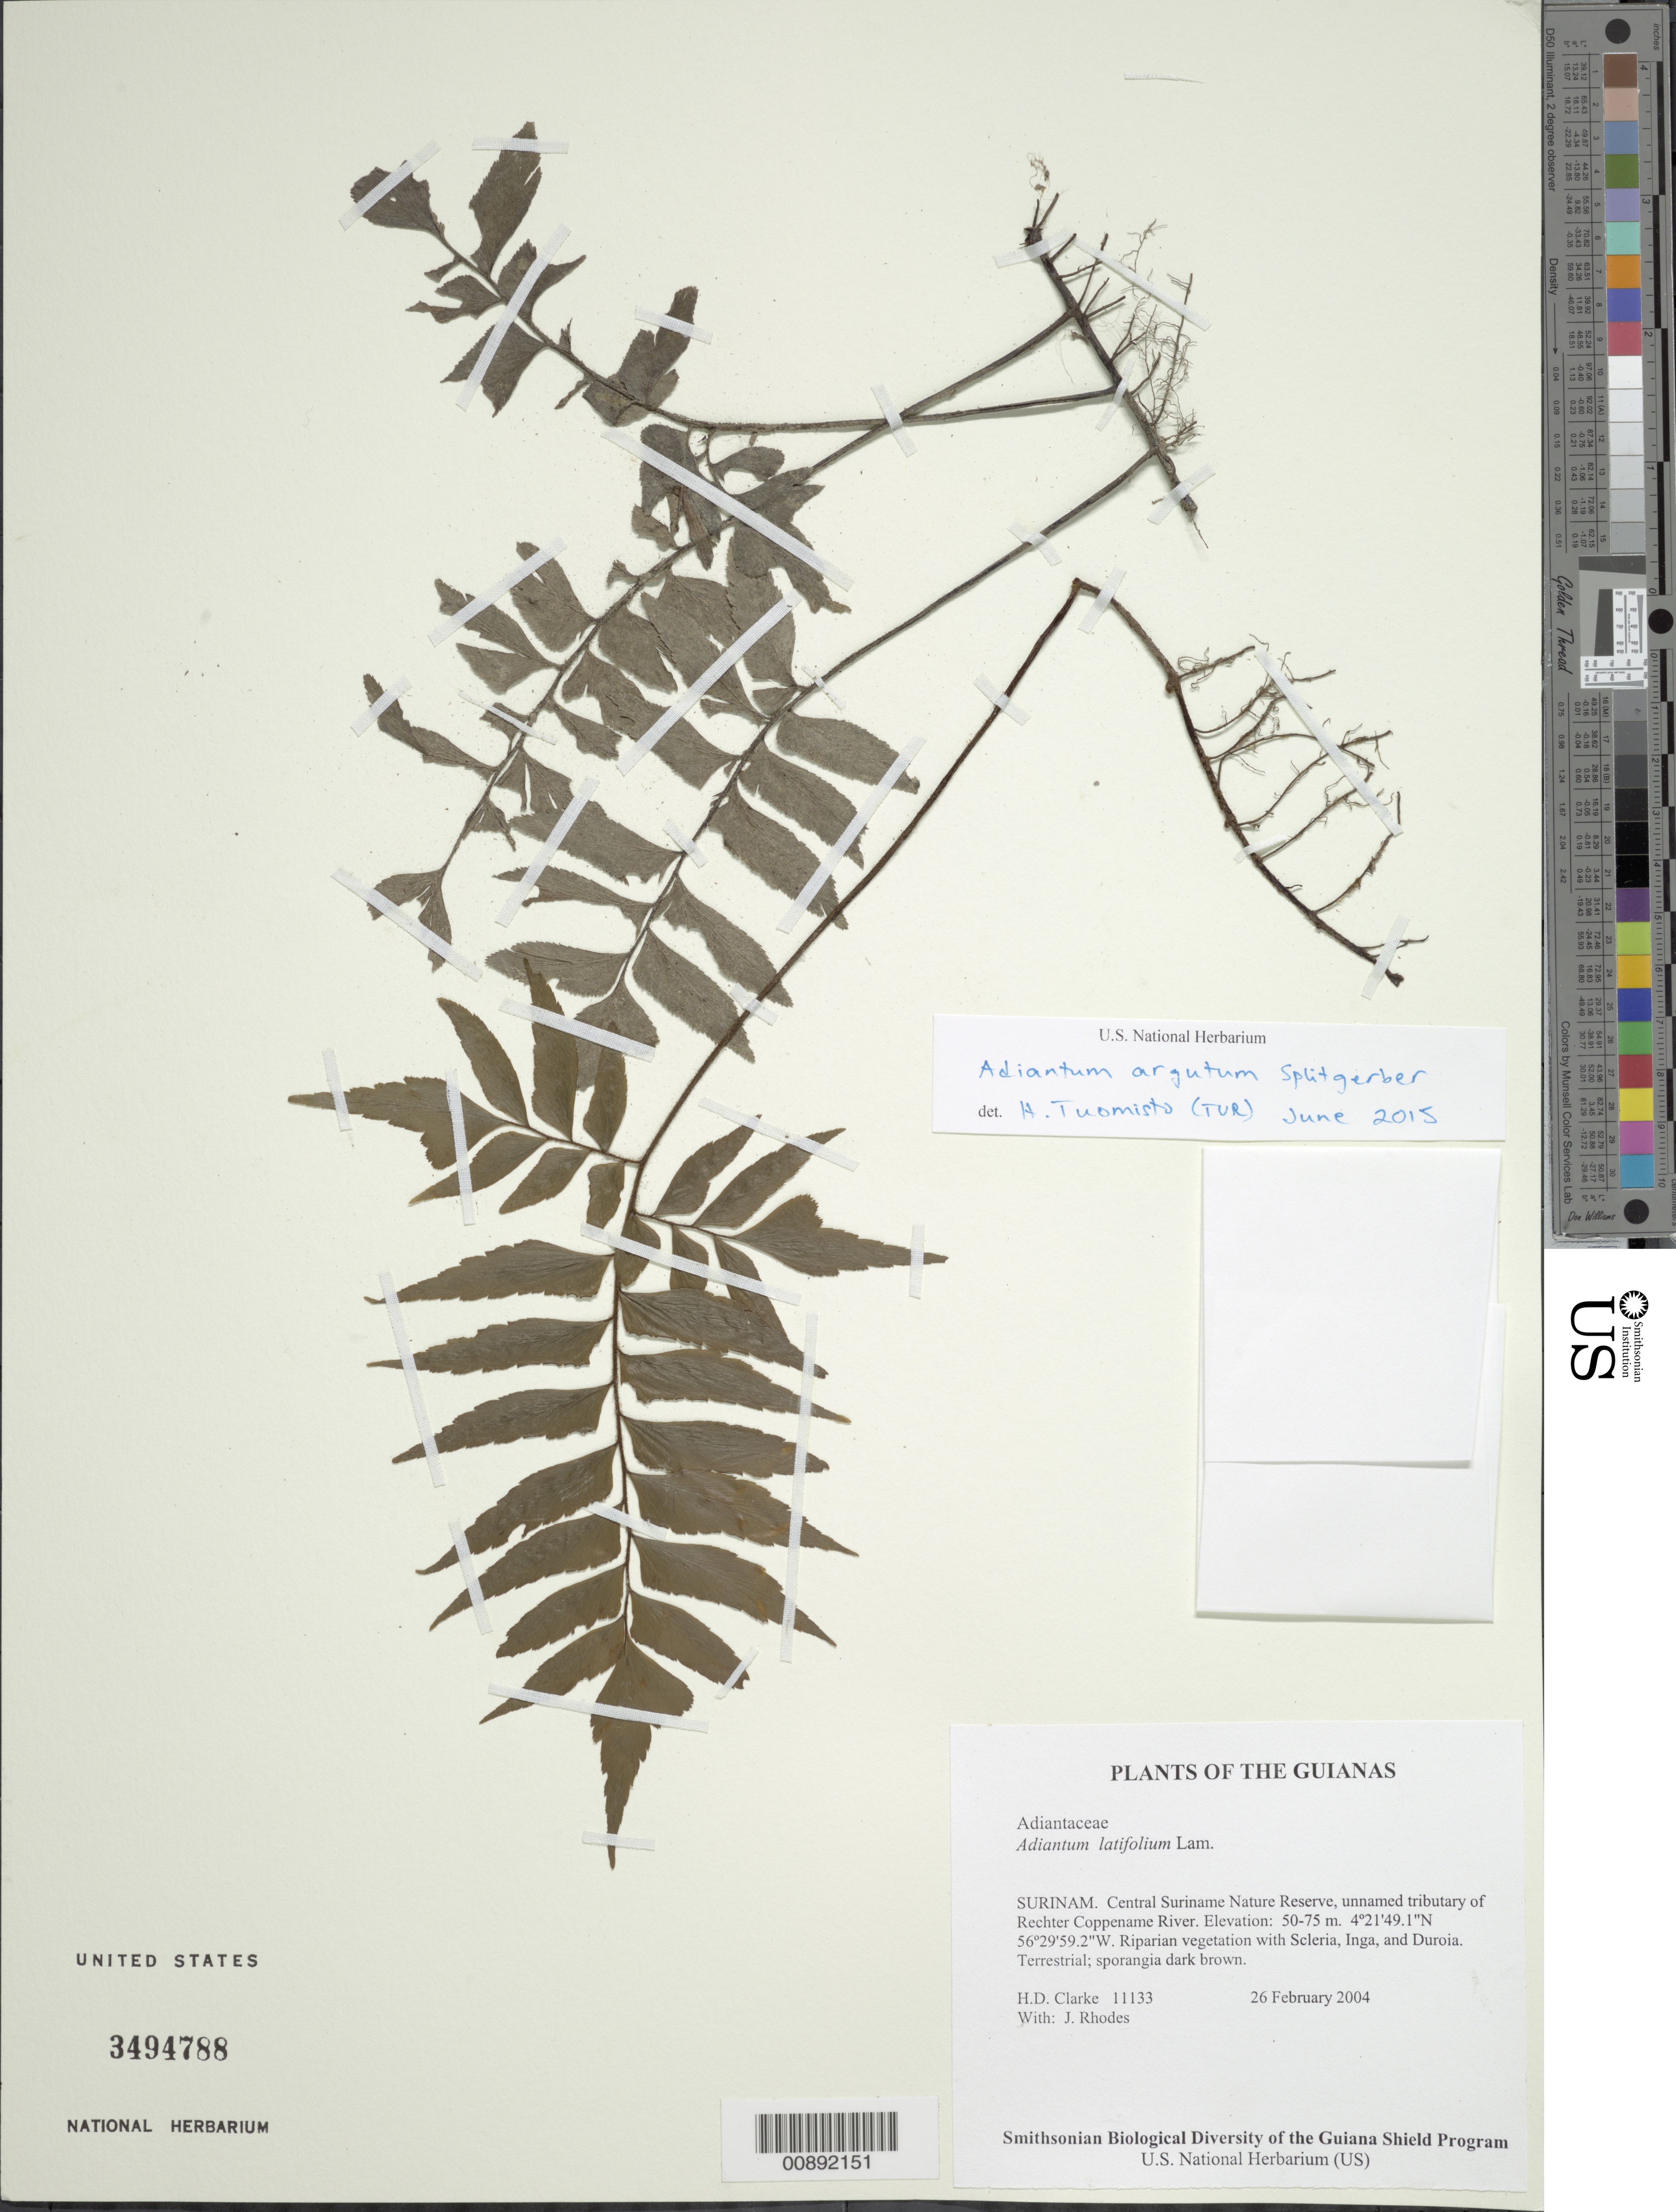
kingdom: Plantae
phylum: Tracheophyta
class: Polypodiopsida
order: Polypodiales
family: Pteridaceae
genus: Adiantum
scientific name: Adiantum argutum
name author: Splitg.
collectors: H. D. Clarke & J. Rhodes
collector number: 11133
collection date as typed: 26 February 2004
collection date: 2004-02-26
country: Suriname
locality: Central Suriname Nature Reserve, unnamed tributary of Rechter Coppename River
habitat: Riparian vegetation with Scleria, Inga, and Duroia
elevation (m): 50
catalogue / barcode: US 3494788